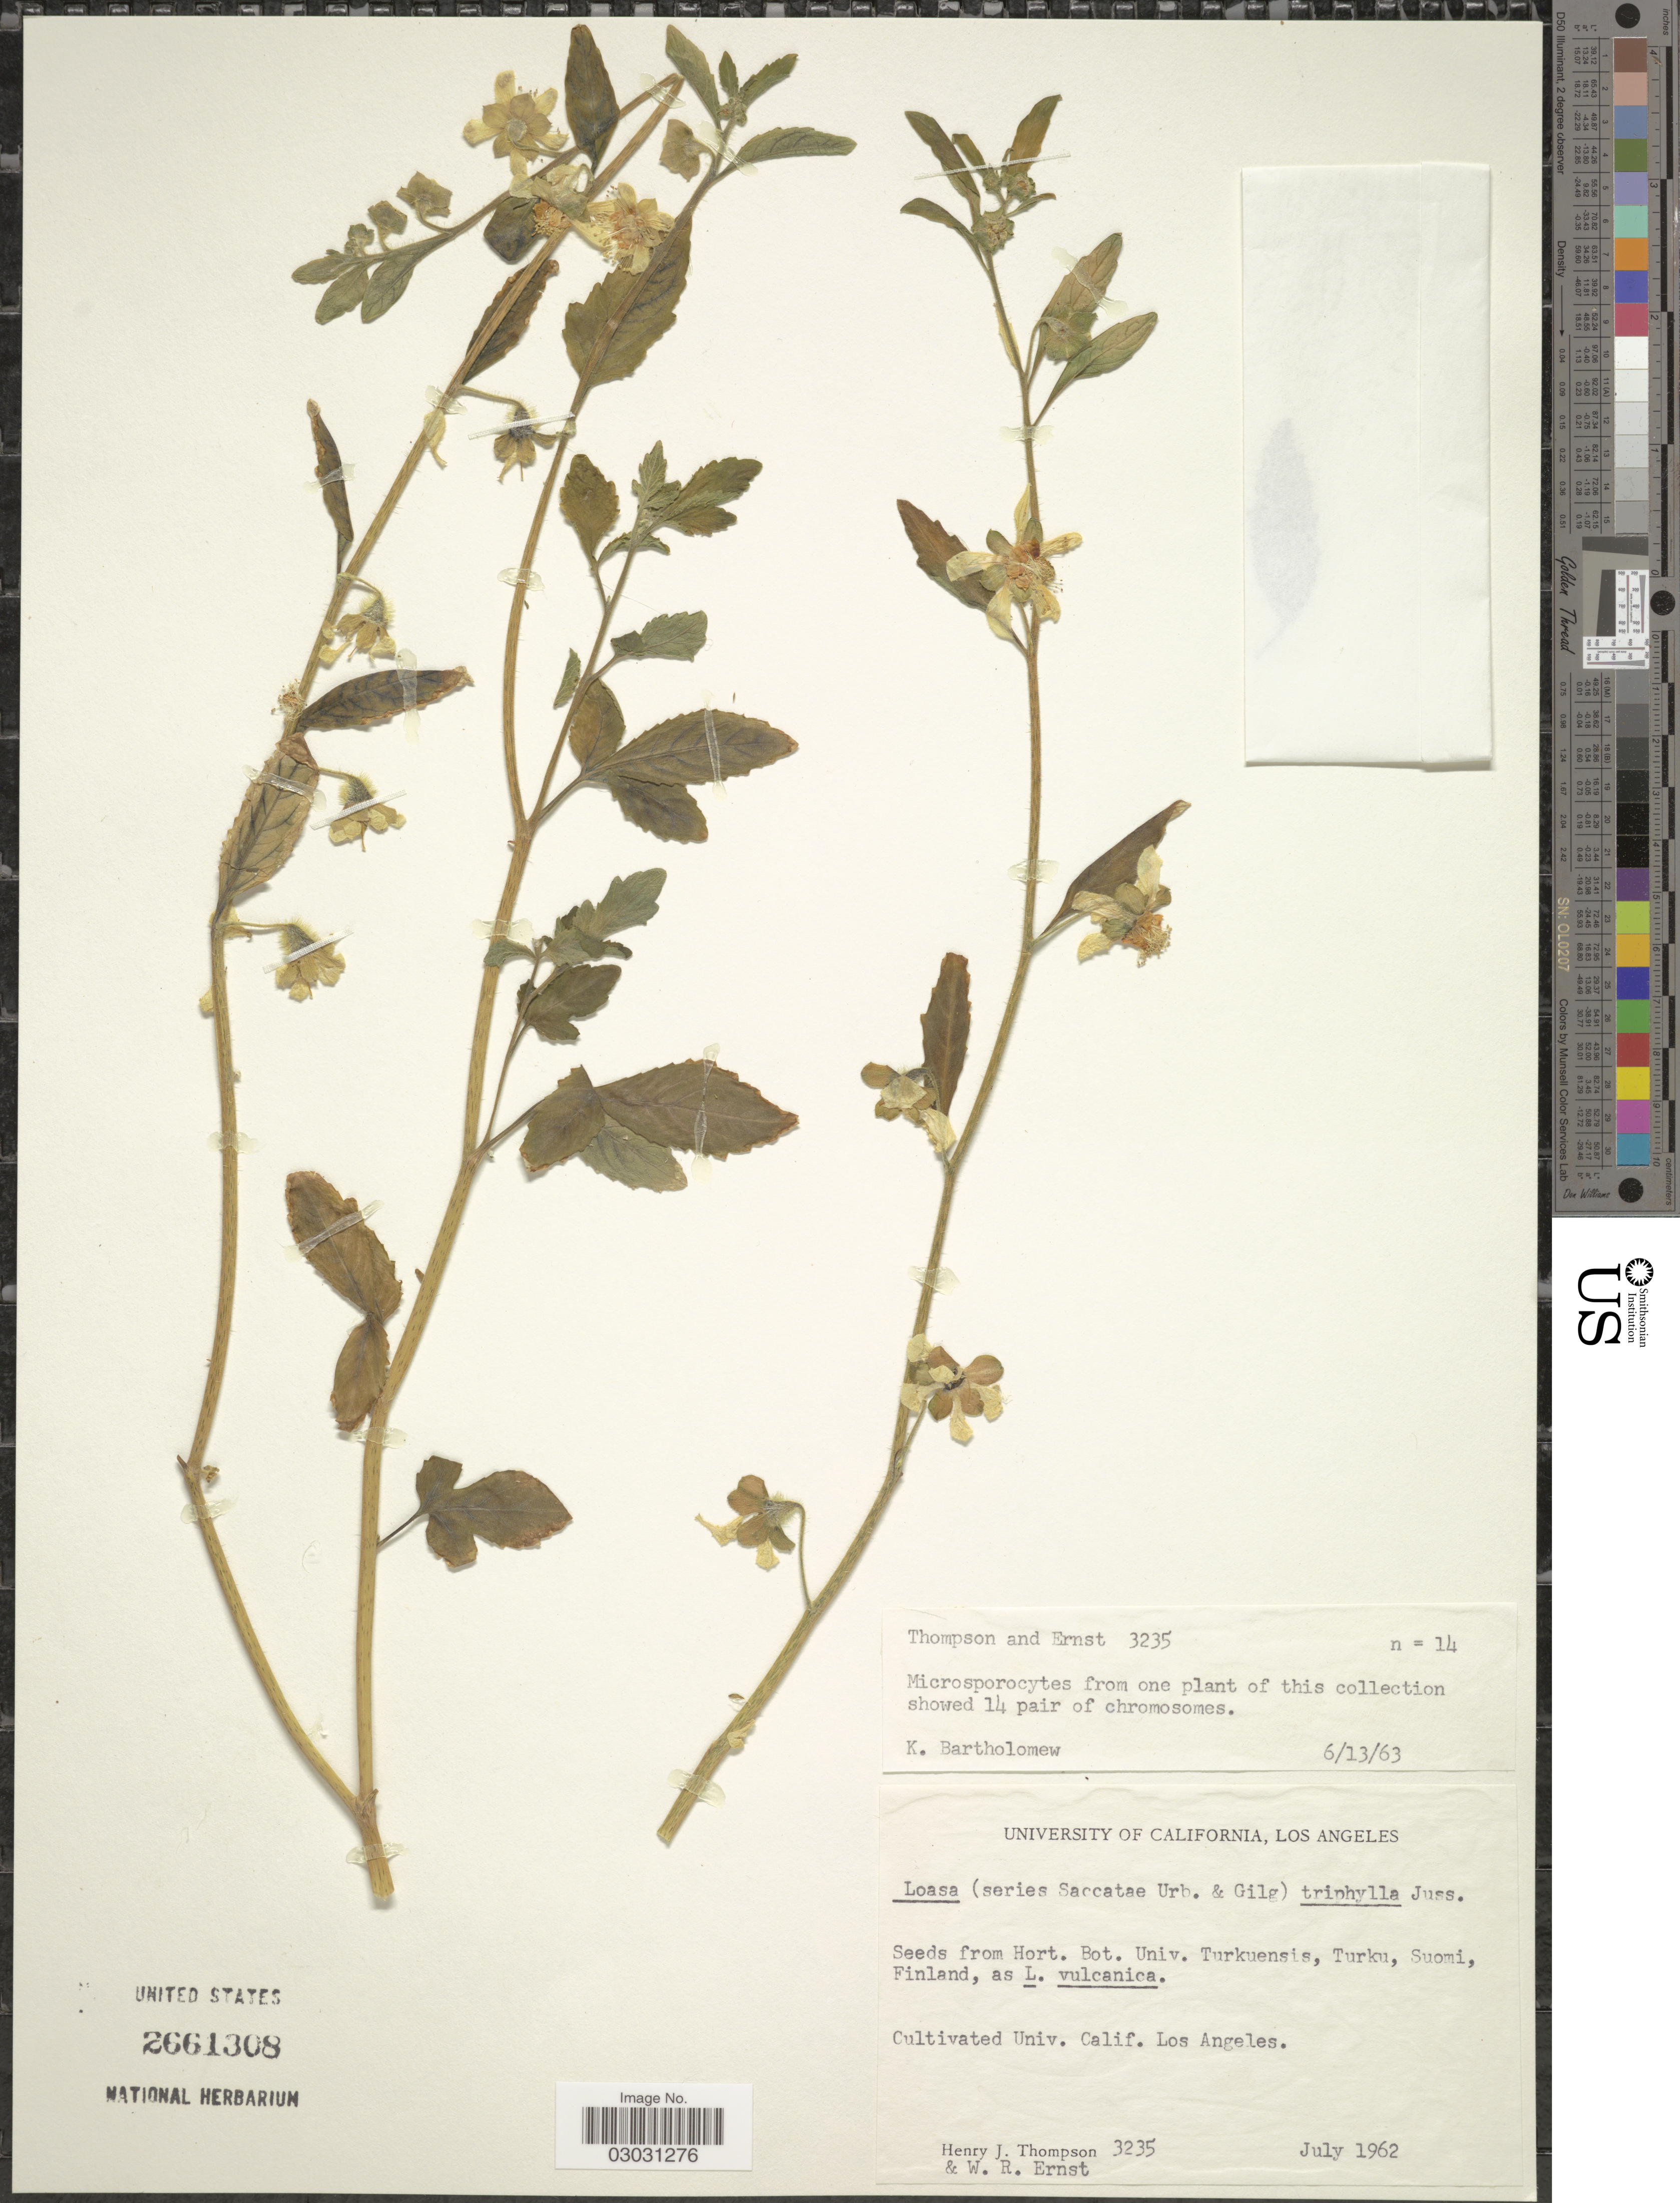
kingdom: Plantae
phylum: Tracheophyta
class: Magnoliopsida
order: Cornales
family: Loasaceae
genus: Loasa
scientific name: Loasa triphylla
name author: Juss.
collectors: H. J. Thompson & W. R. Ernst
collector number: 3235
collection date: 1962-07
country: United States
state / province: California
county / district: Los Angeles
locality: Univ. Calif. Los Angeles.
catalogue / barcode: US 2661308